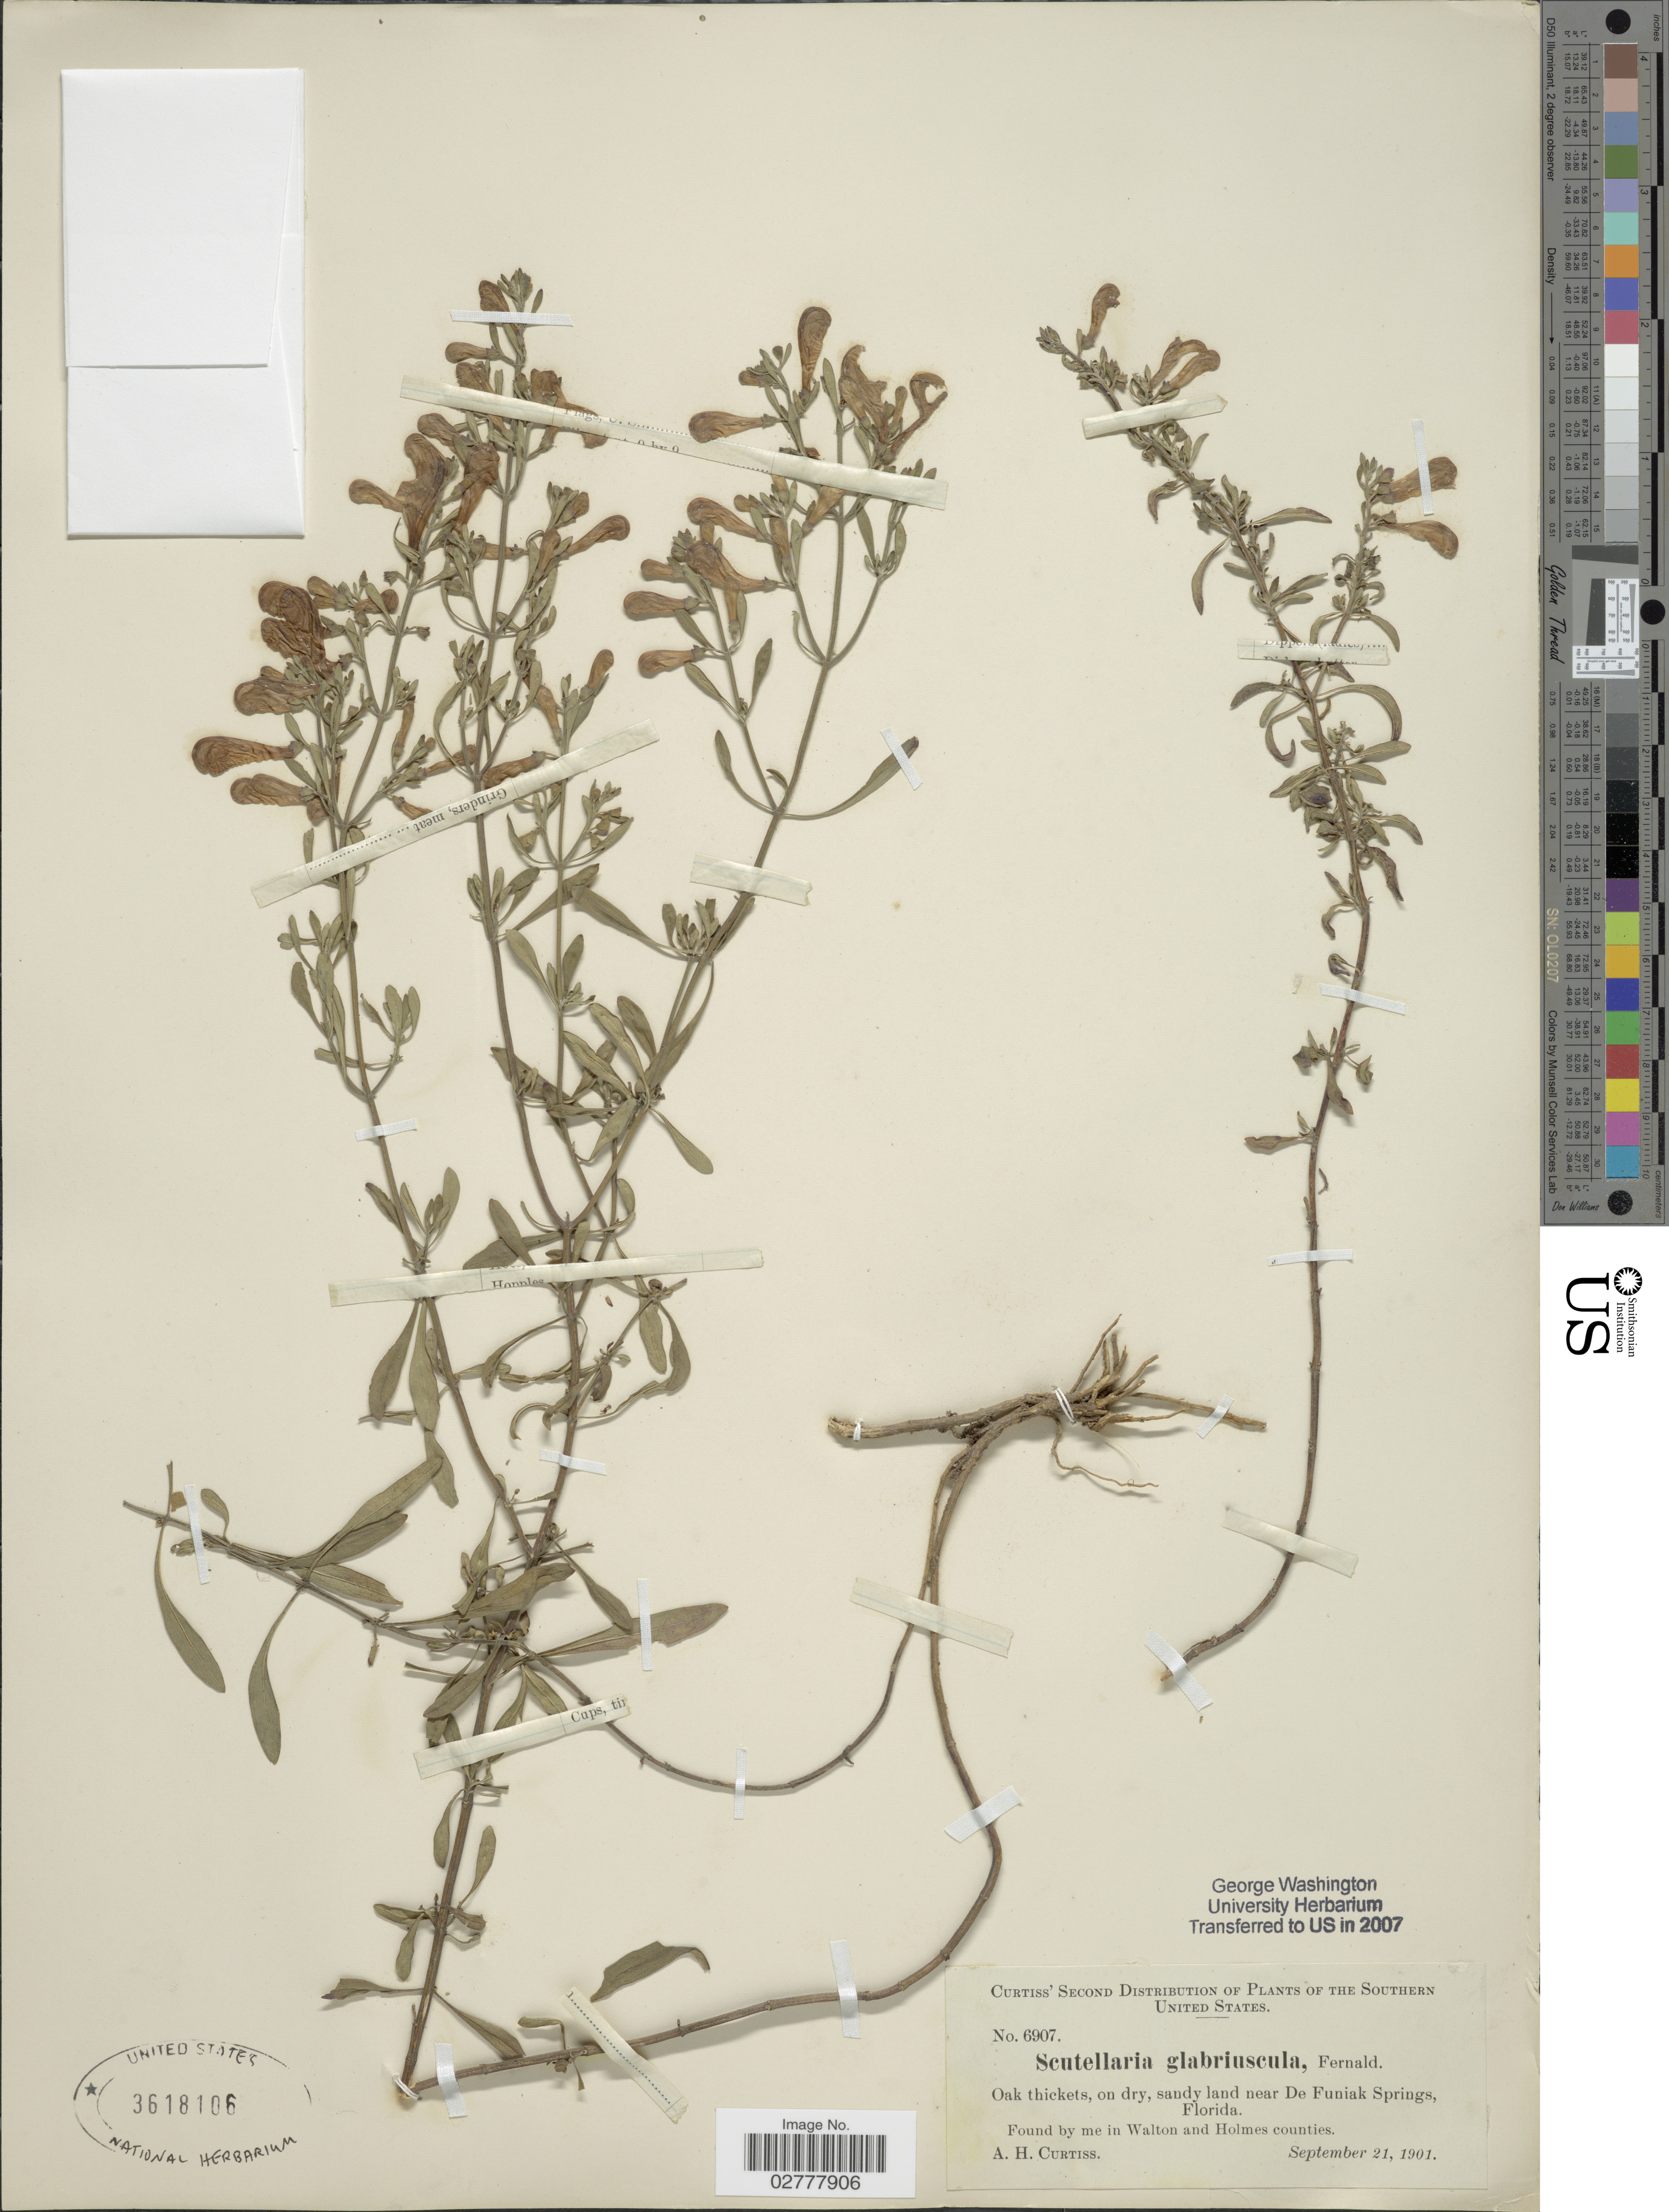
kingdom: Plantae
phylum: Tracheophyta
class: Magnoliopsida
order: Lamiales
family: Lamiaceae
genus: Scutellaria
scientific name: Scutellaria glabriuscula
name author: Fernald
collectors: A. H. Curtiss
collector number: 6907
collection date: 1901-09-21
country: United States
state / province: Florida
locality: Southern United States. Oak thickets, on dry, sandy land near De Funiak Springs. Walton and Holmes Counties [unsure placement]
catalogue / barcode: US 3618106